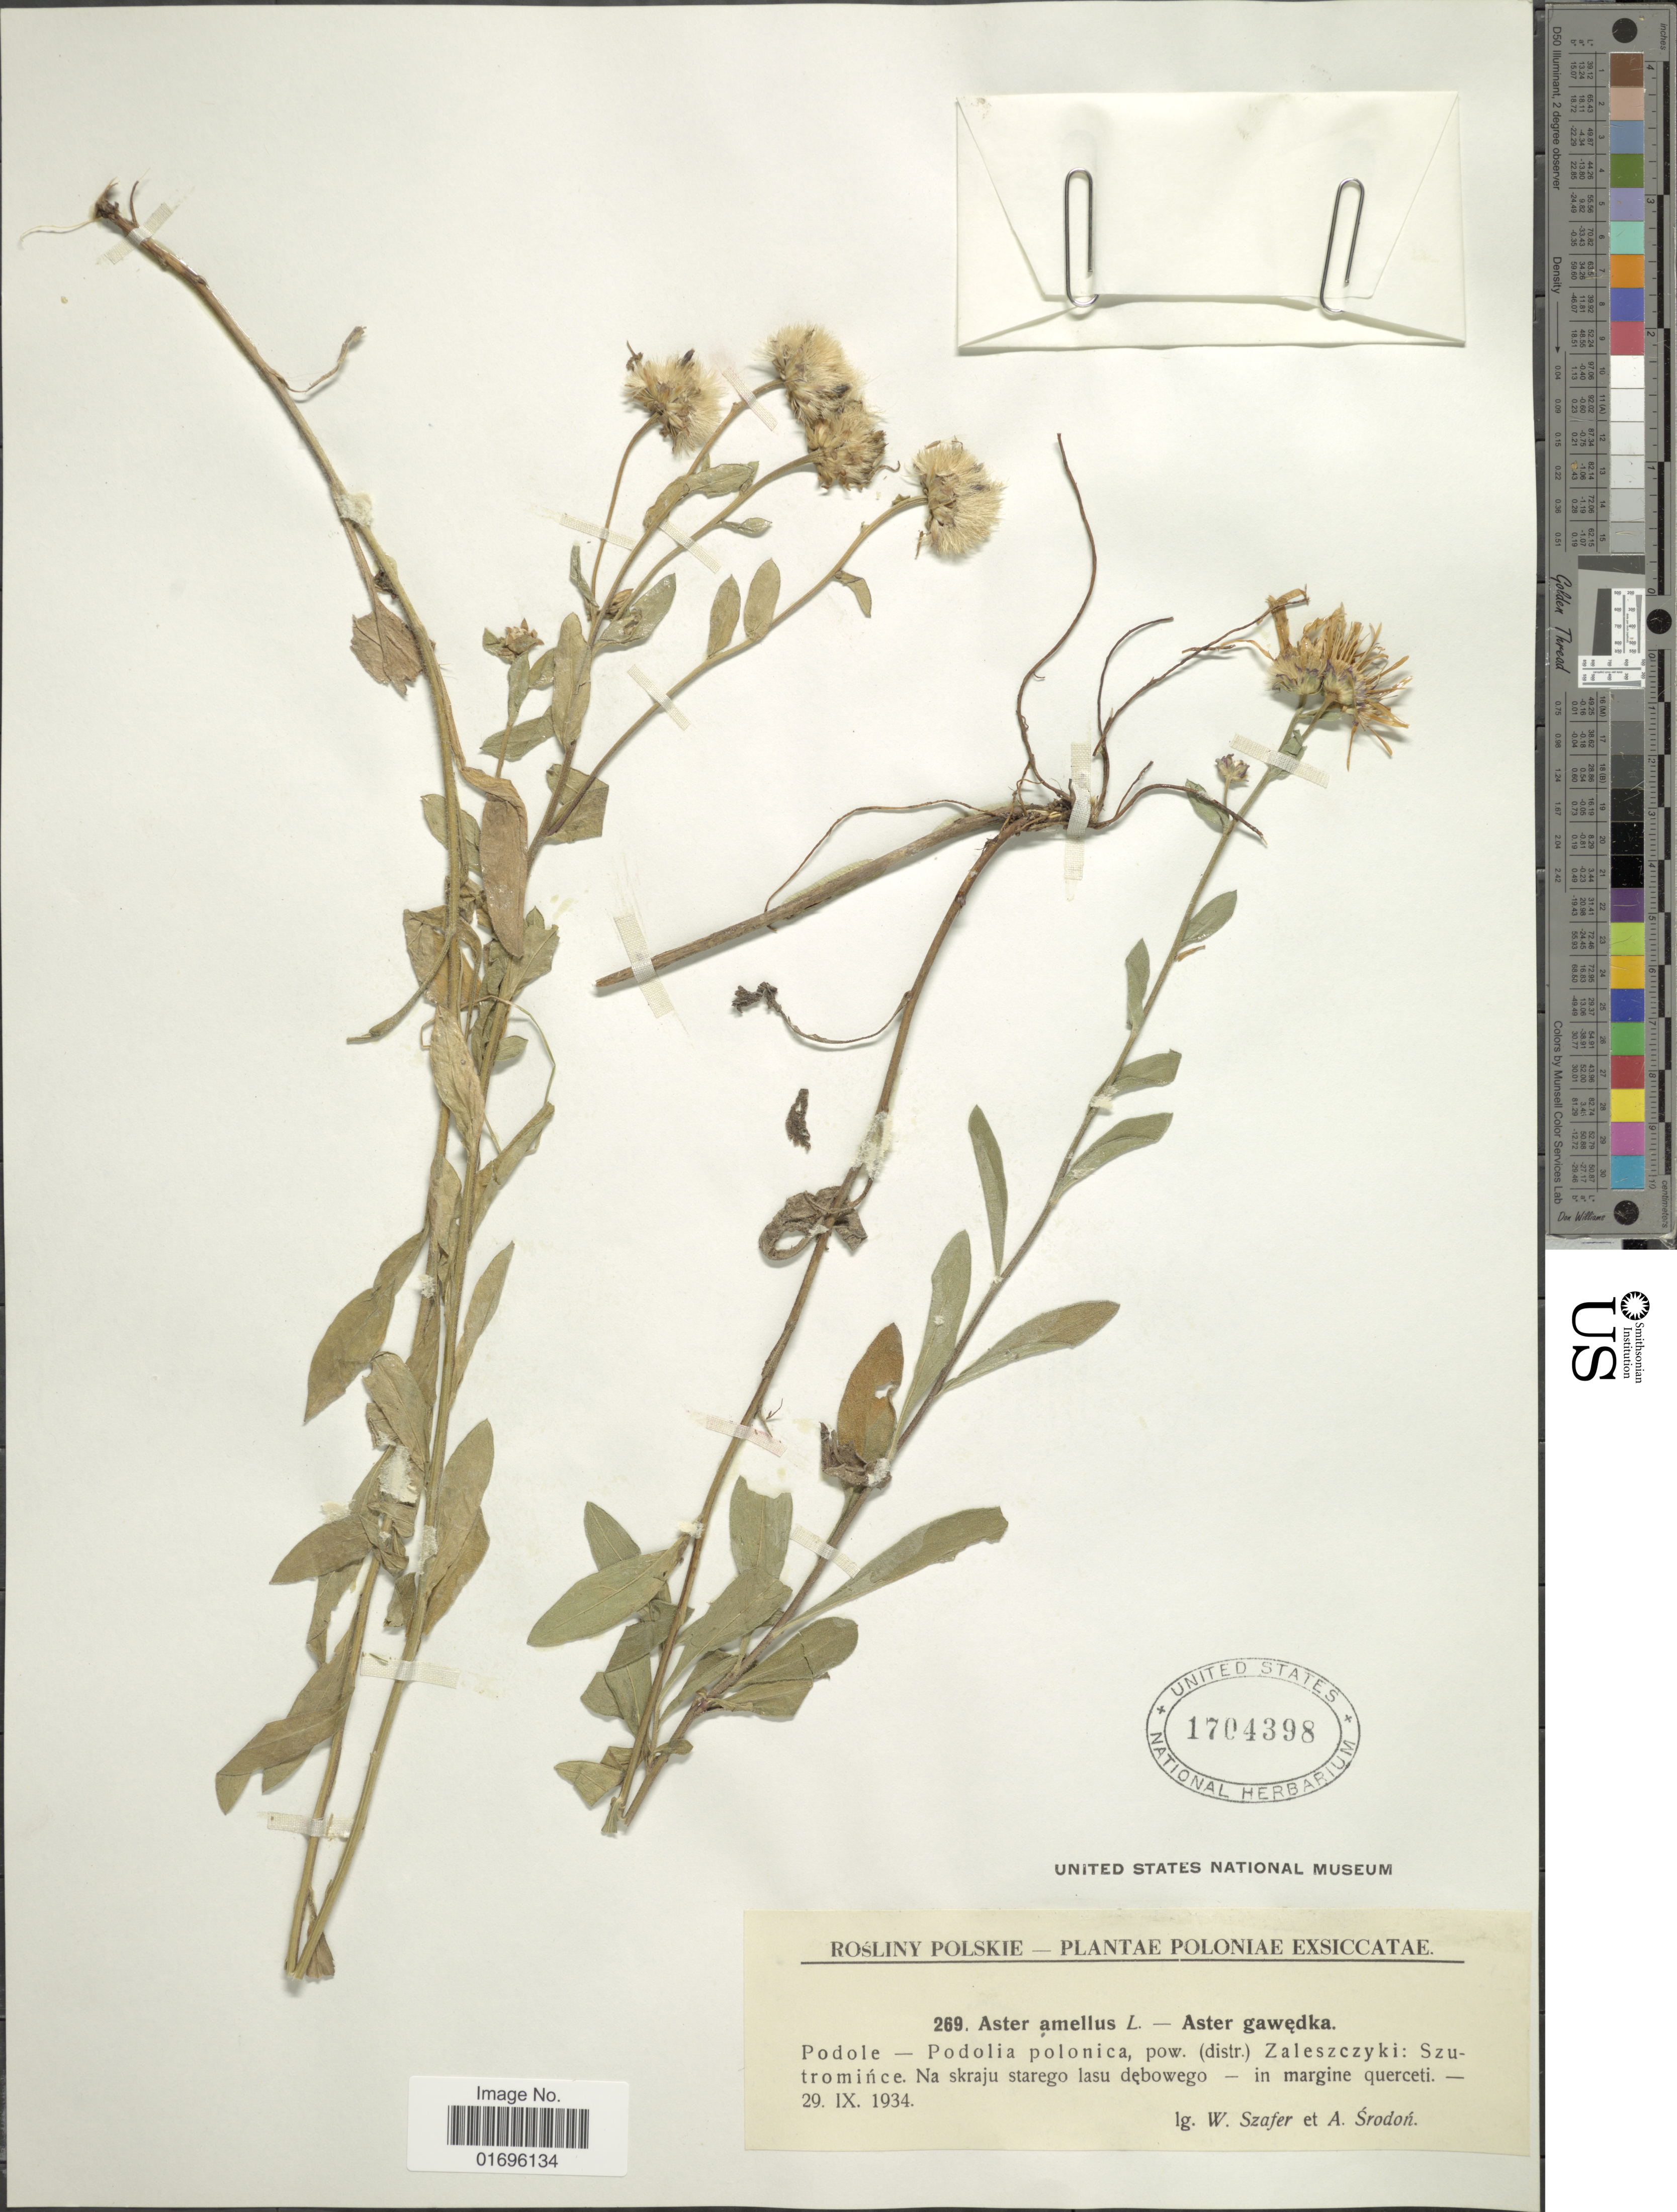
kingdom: Plantae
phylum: Tracheophyta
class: Magnoliopsida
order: Asterales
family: Asteraceae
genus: Aster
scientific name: Aster amellus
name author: L.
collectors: W. Szafer & A. Srodon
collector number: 269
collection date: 1934-09-29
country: Poland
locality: Podole - Podolia polonica, pow. (distr.) Zaleszczyki: Szutromince. Na skraju starego lasu debowego - in margine querceti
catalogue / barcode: US 1704398